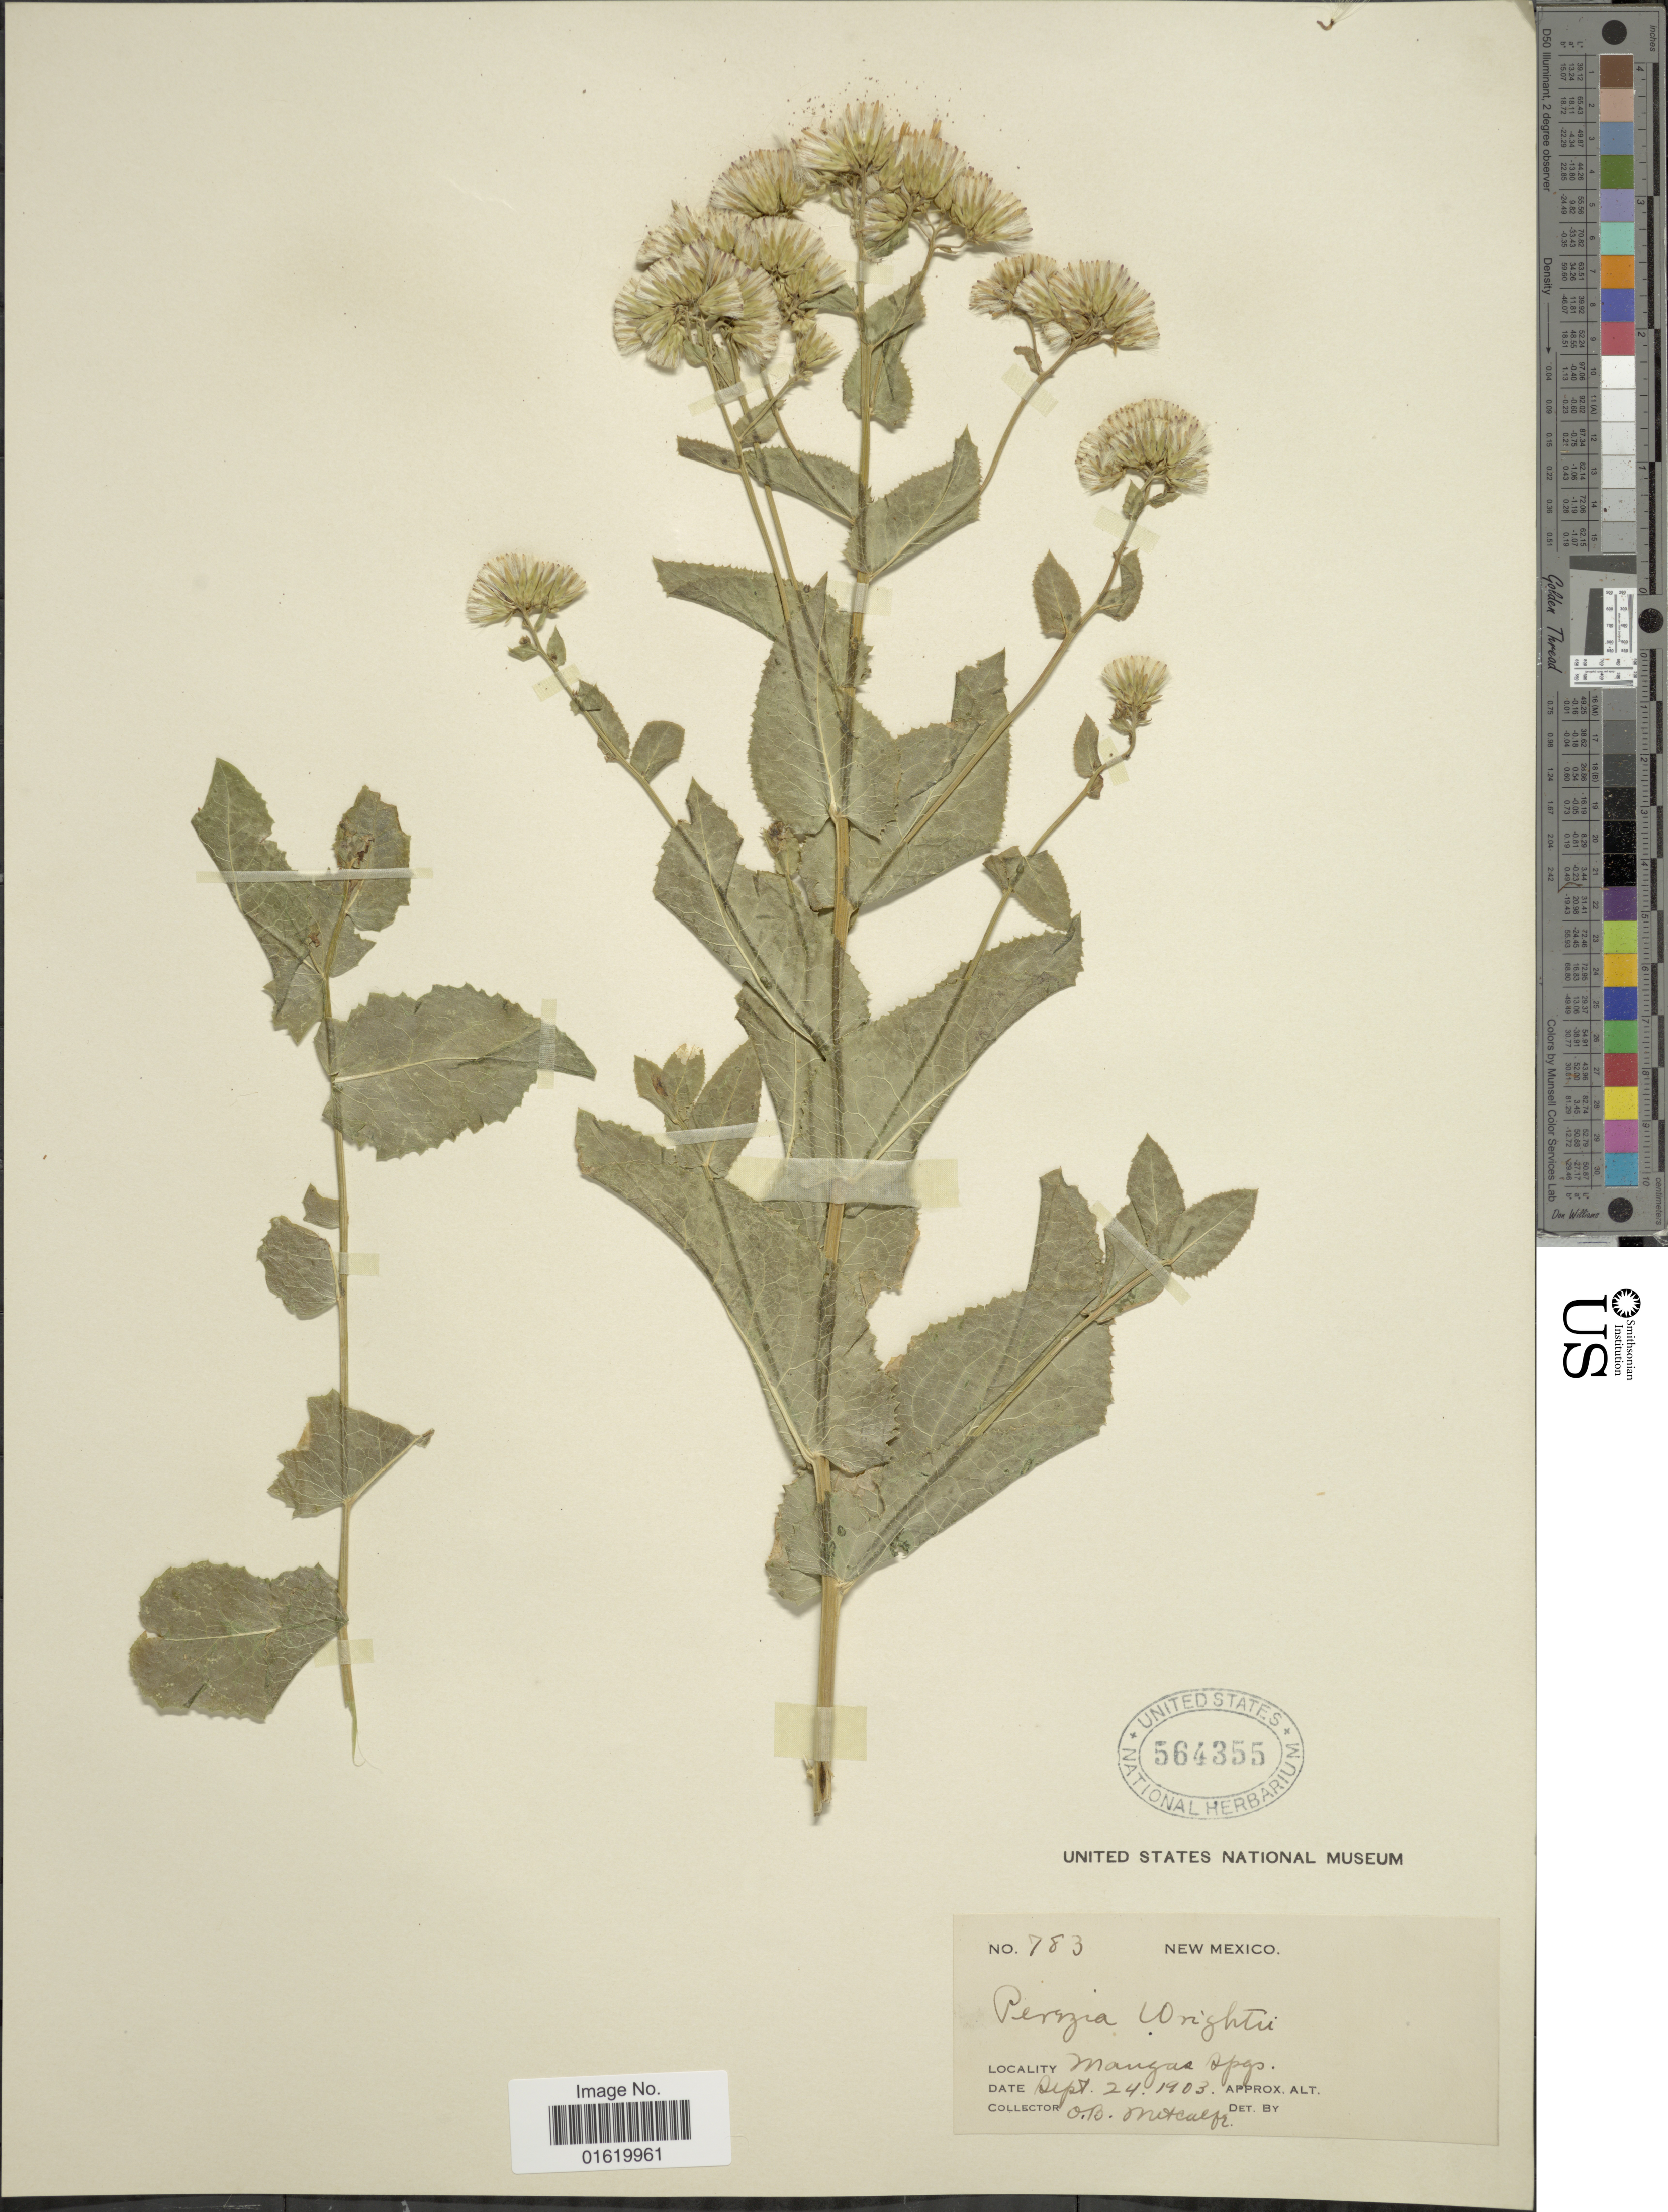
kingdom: Plantae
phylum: Tracheophyta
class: Magnoliopsida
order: Asterales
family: Asteraceae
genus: Acourtia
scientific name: Acourtia wrightii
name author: (A. Gray) Reveal & R.M. King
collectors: O. B. Metcalfe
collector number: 783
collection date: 1903-09-24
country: United States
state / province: New Mexico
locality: Mangas Spgs.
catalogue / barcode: US 564355